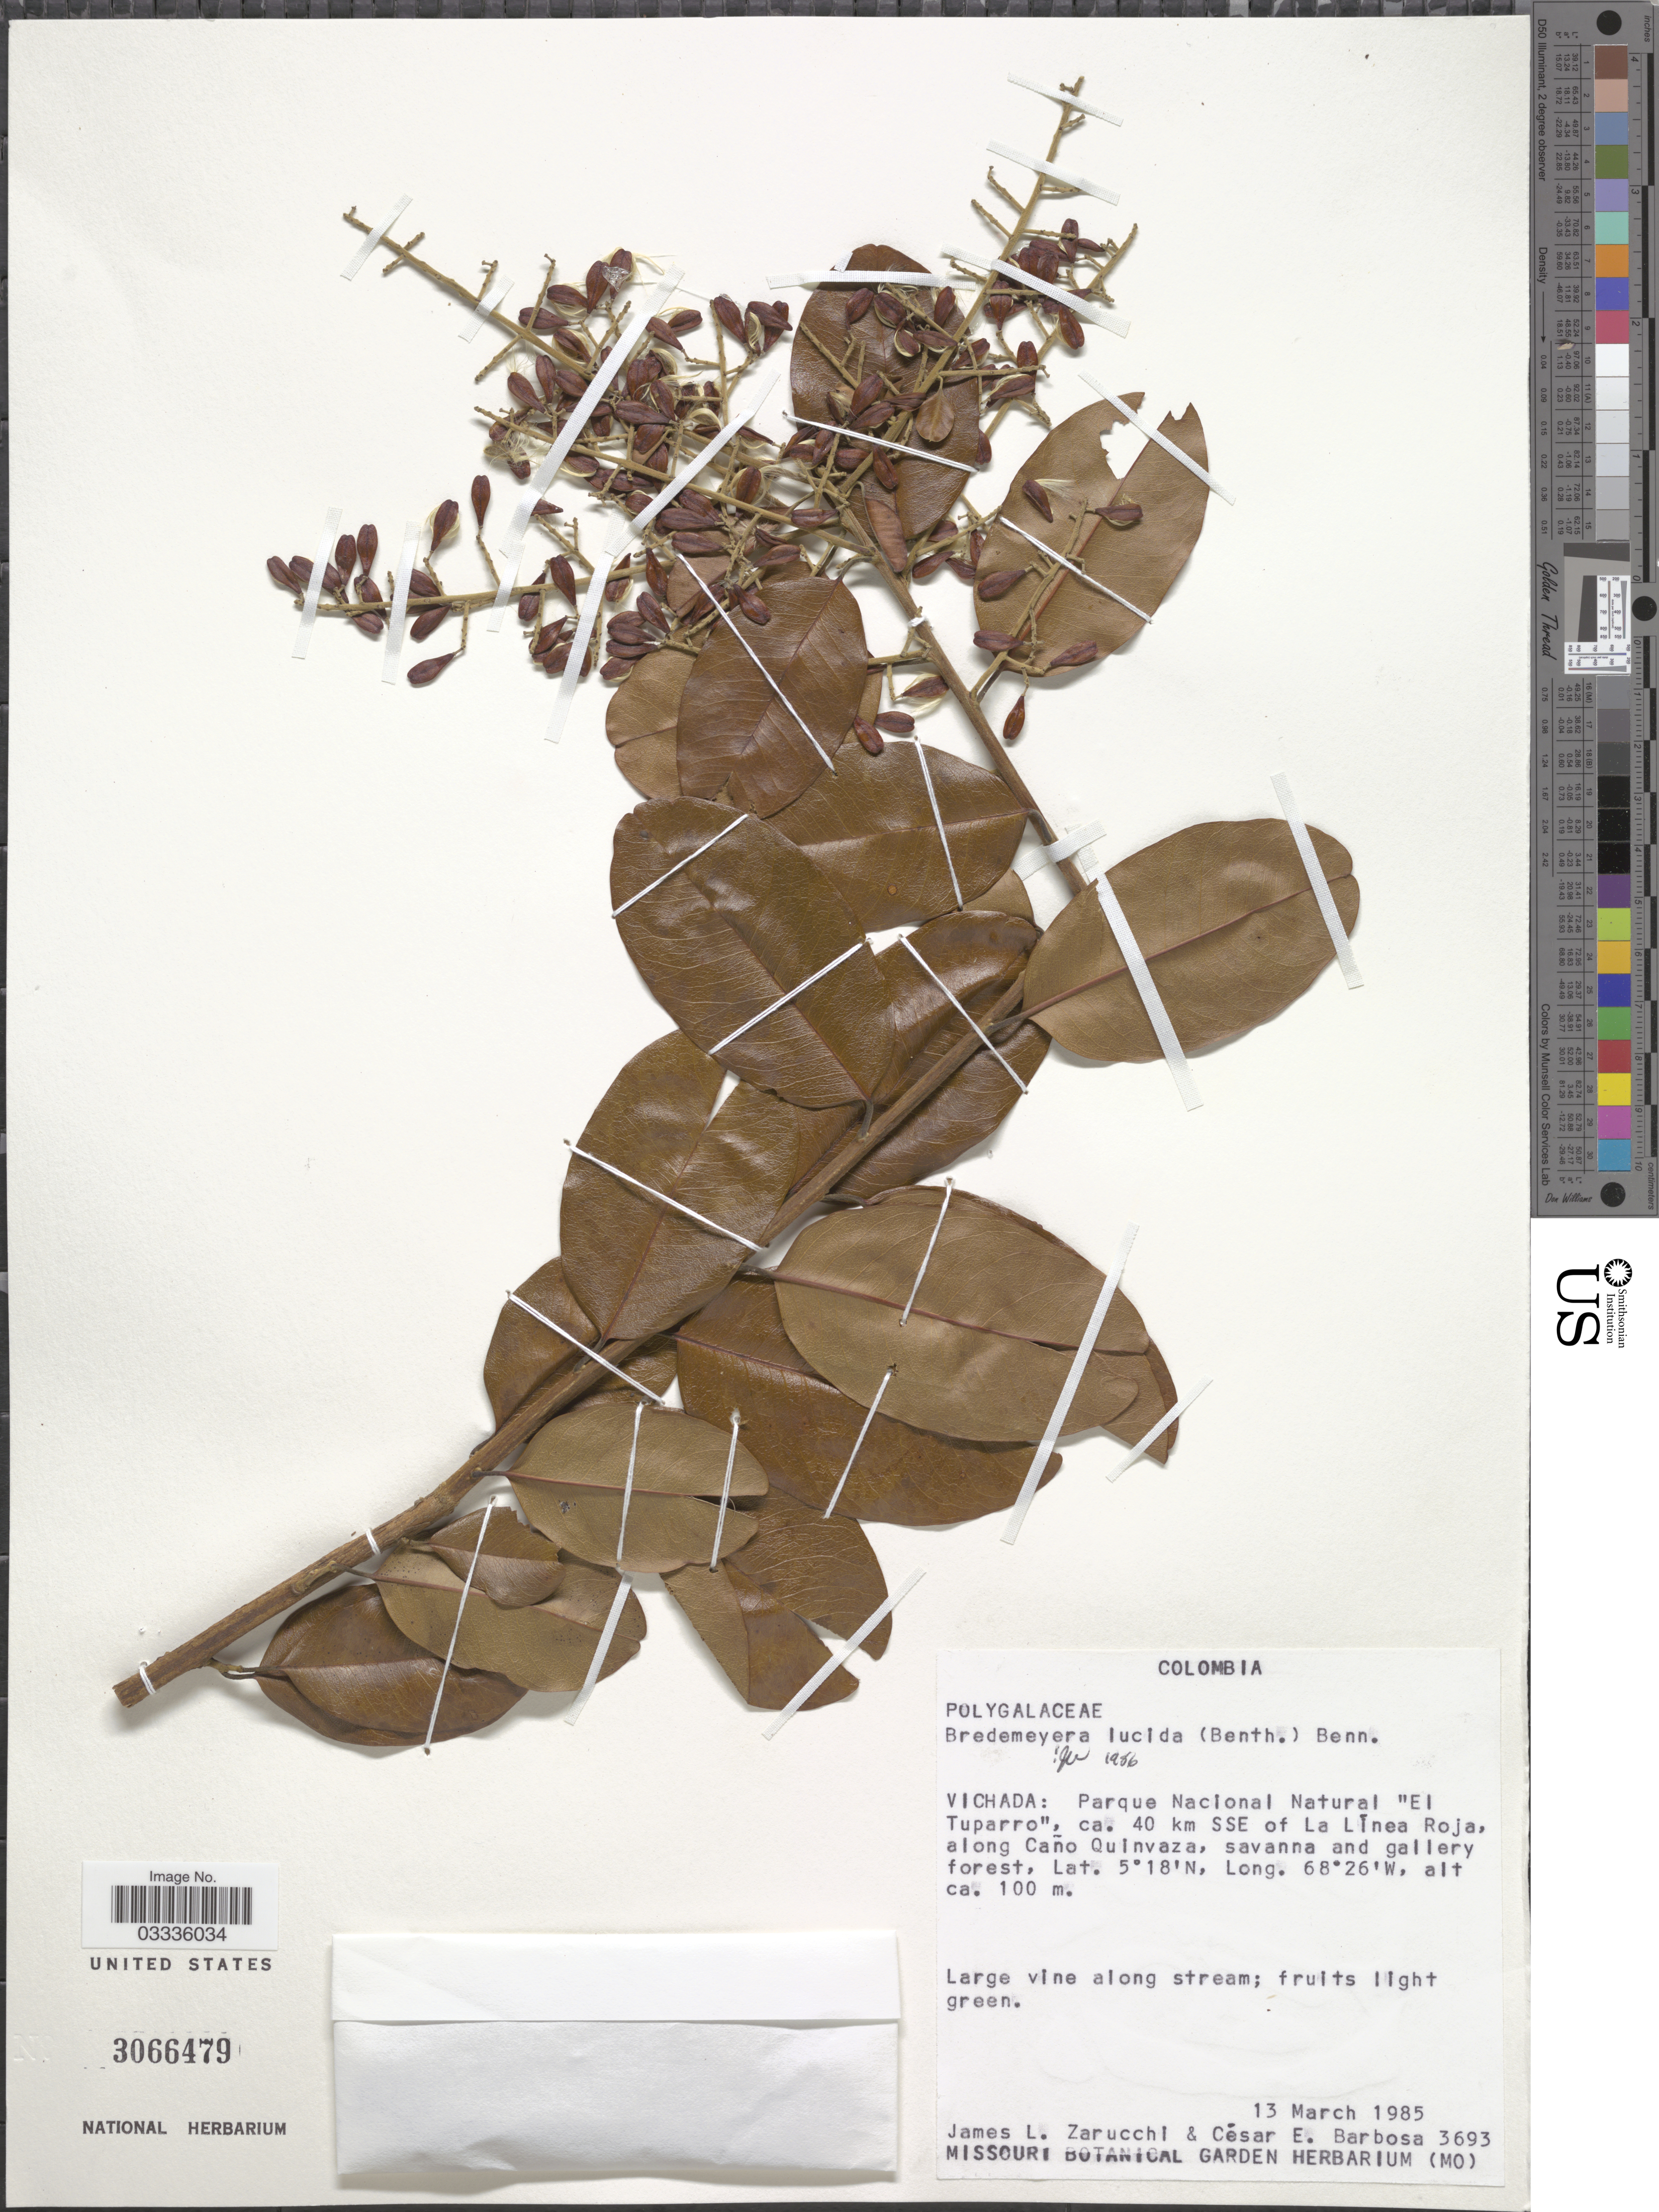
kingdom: Plantae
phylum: Tracheophyta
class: Magnoliopsida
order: Fabales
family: Polygalaceae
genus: Bredemeyera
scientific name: Bredemeyera lucida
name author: (Benth.) Klotzsch ex Hassk.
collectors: J. L. Zarucchi & C. E. Barbosa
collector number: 3693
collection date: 1985-03-13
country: Colombia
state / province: Vichada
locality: Parque Nacional Natural "El TTuparro", ca. 40 km SSE of La Linea Roja, along Caño Quinvaza.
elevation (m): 100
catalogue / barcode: US 3066479